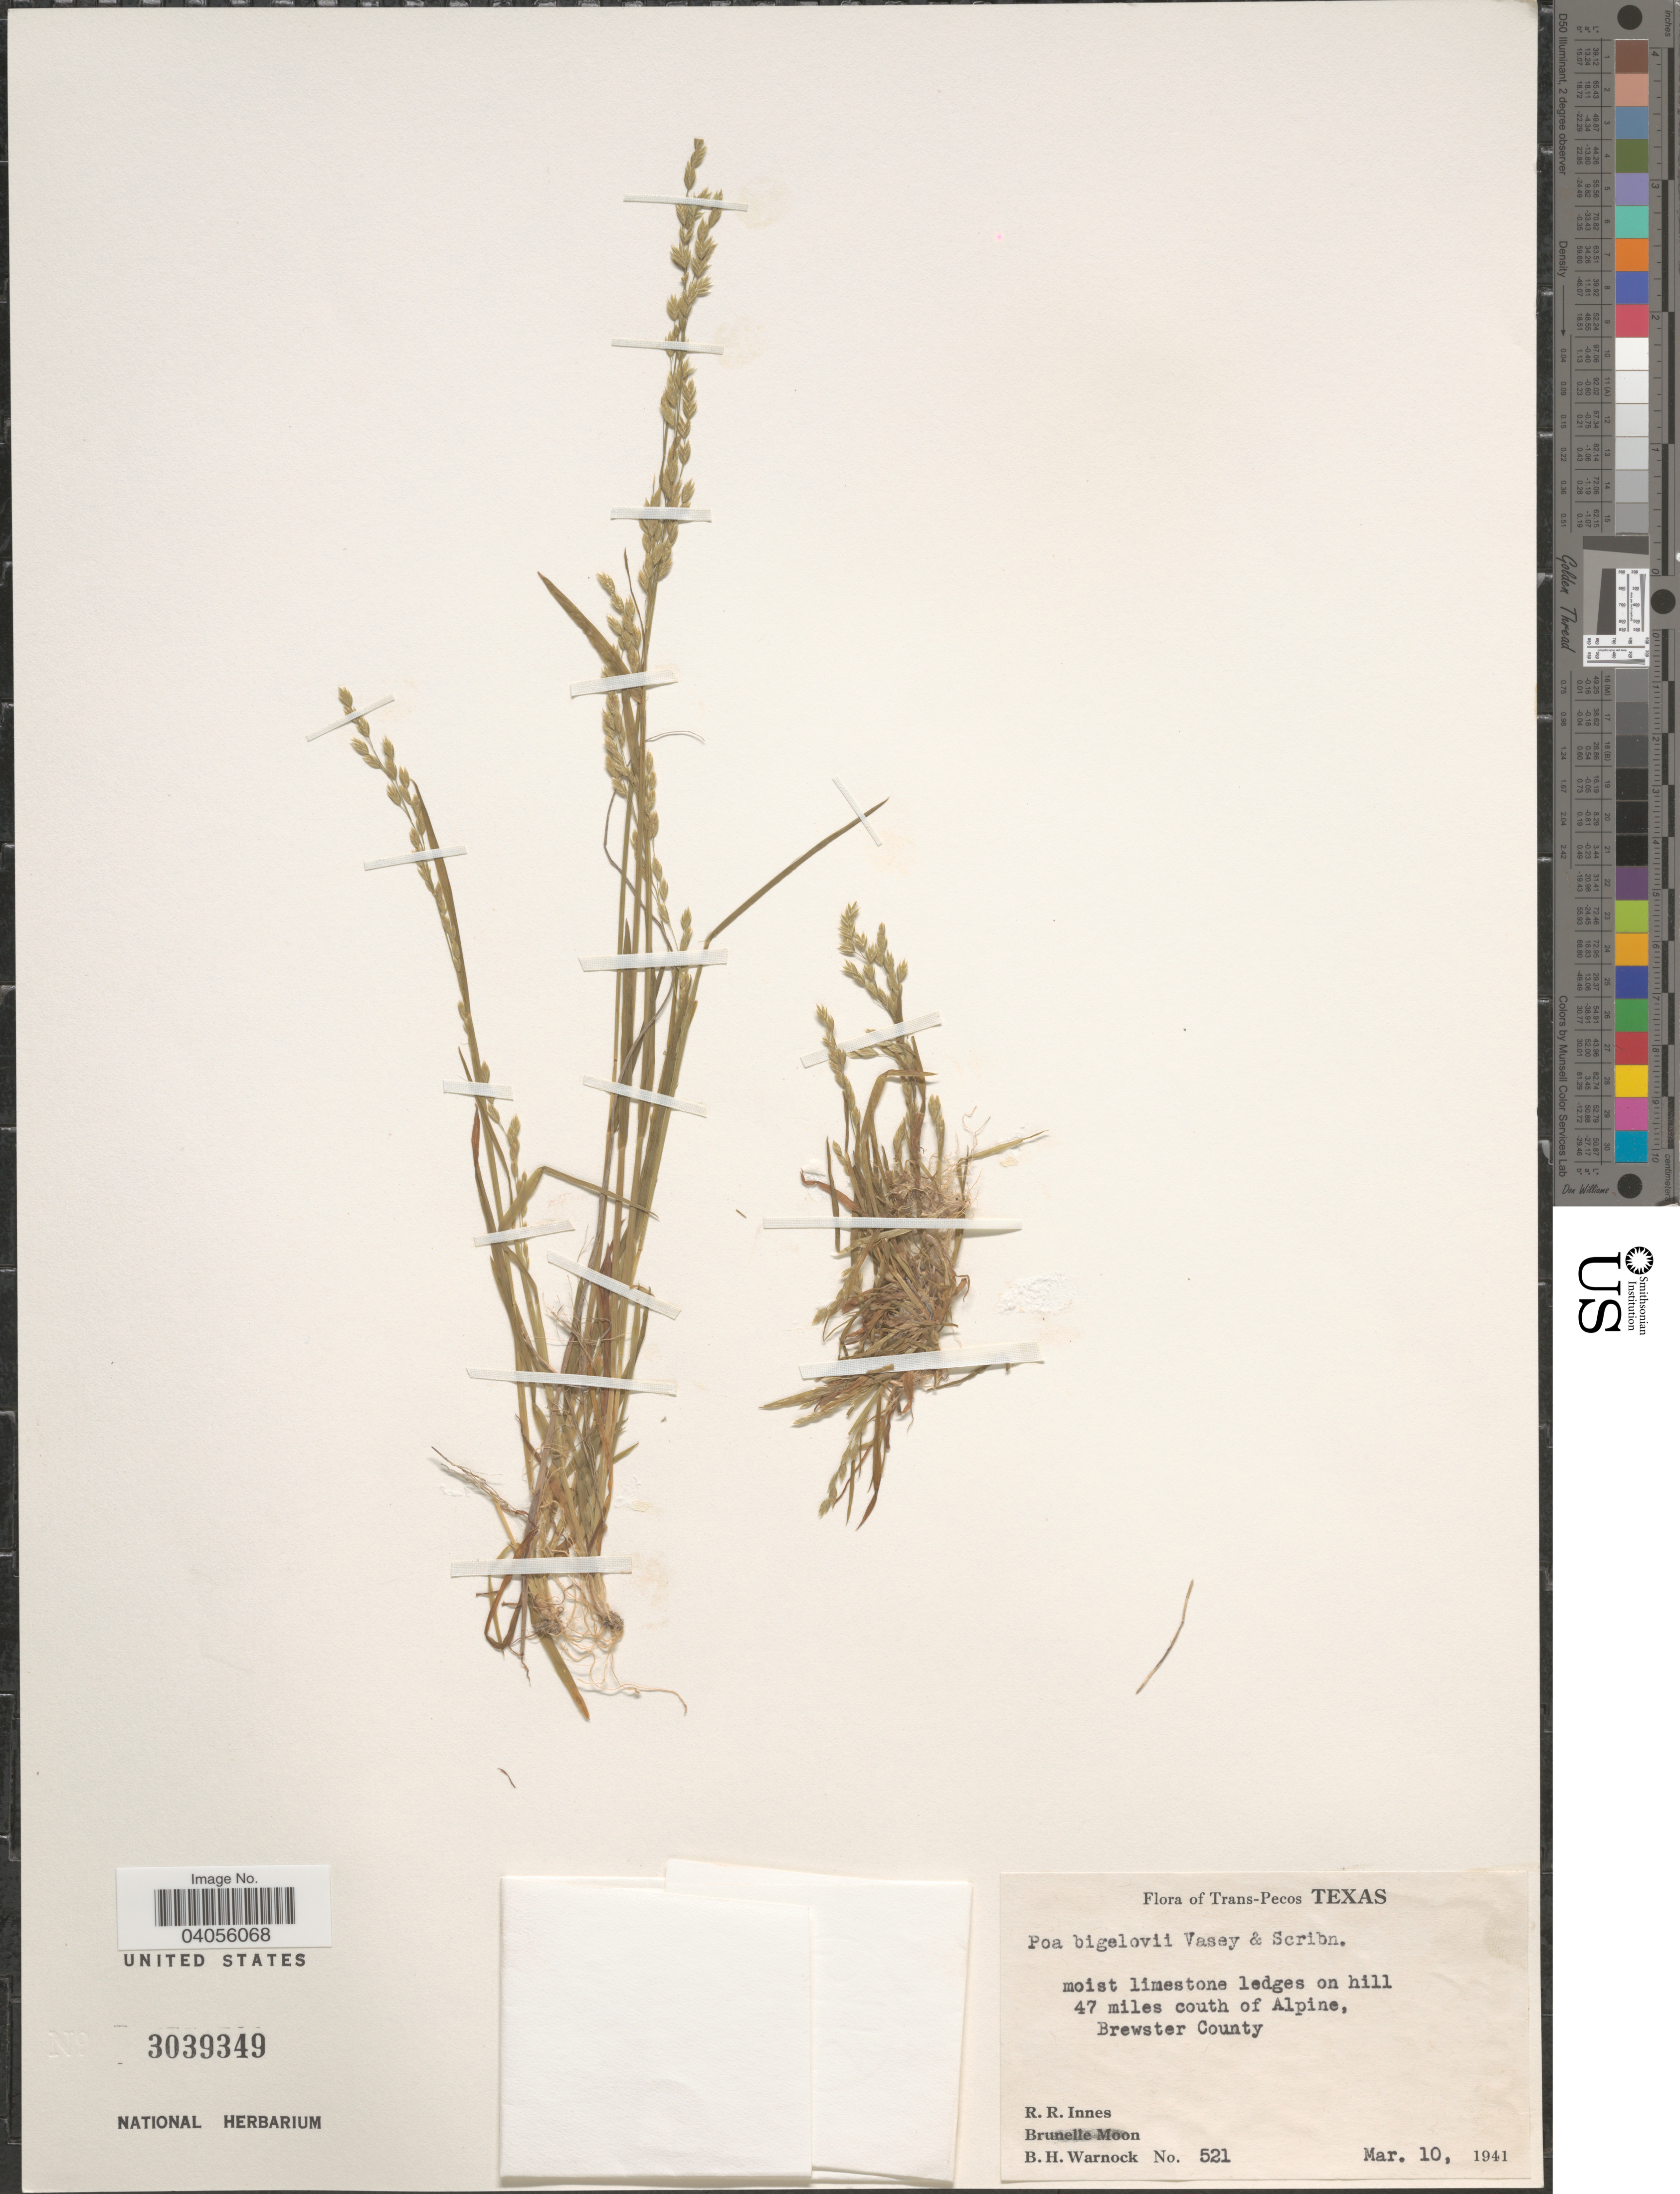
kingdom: Plantae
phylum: Tracheophyta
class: Liliopsida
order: Poales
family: Poaceae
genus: Poa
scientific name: Poa bigelovii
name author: Vasey & Scribn.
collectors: R. Rose-Innes & B. H. Warnock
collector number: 521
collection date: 1941-03-10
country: United States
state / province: Texas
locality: Trans-Pecos Texas. Moist limestone ledges on hill 47 miles couth of Alpine, Brewster County.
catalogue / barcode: US 3039349